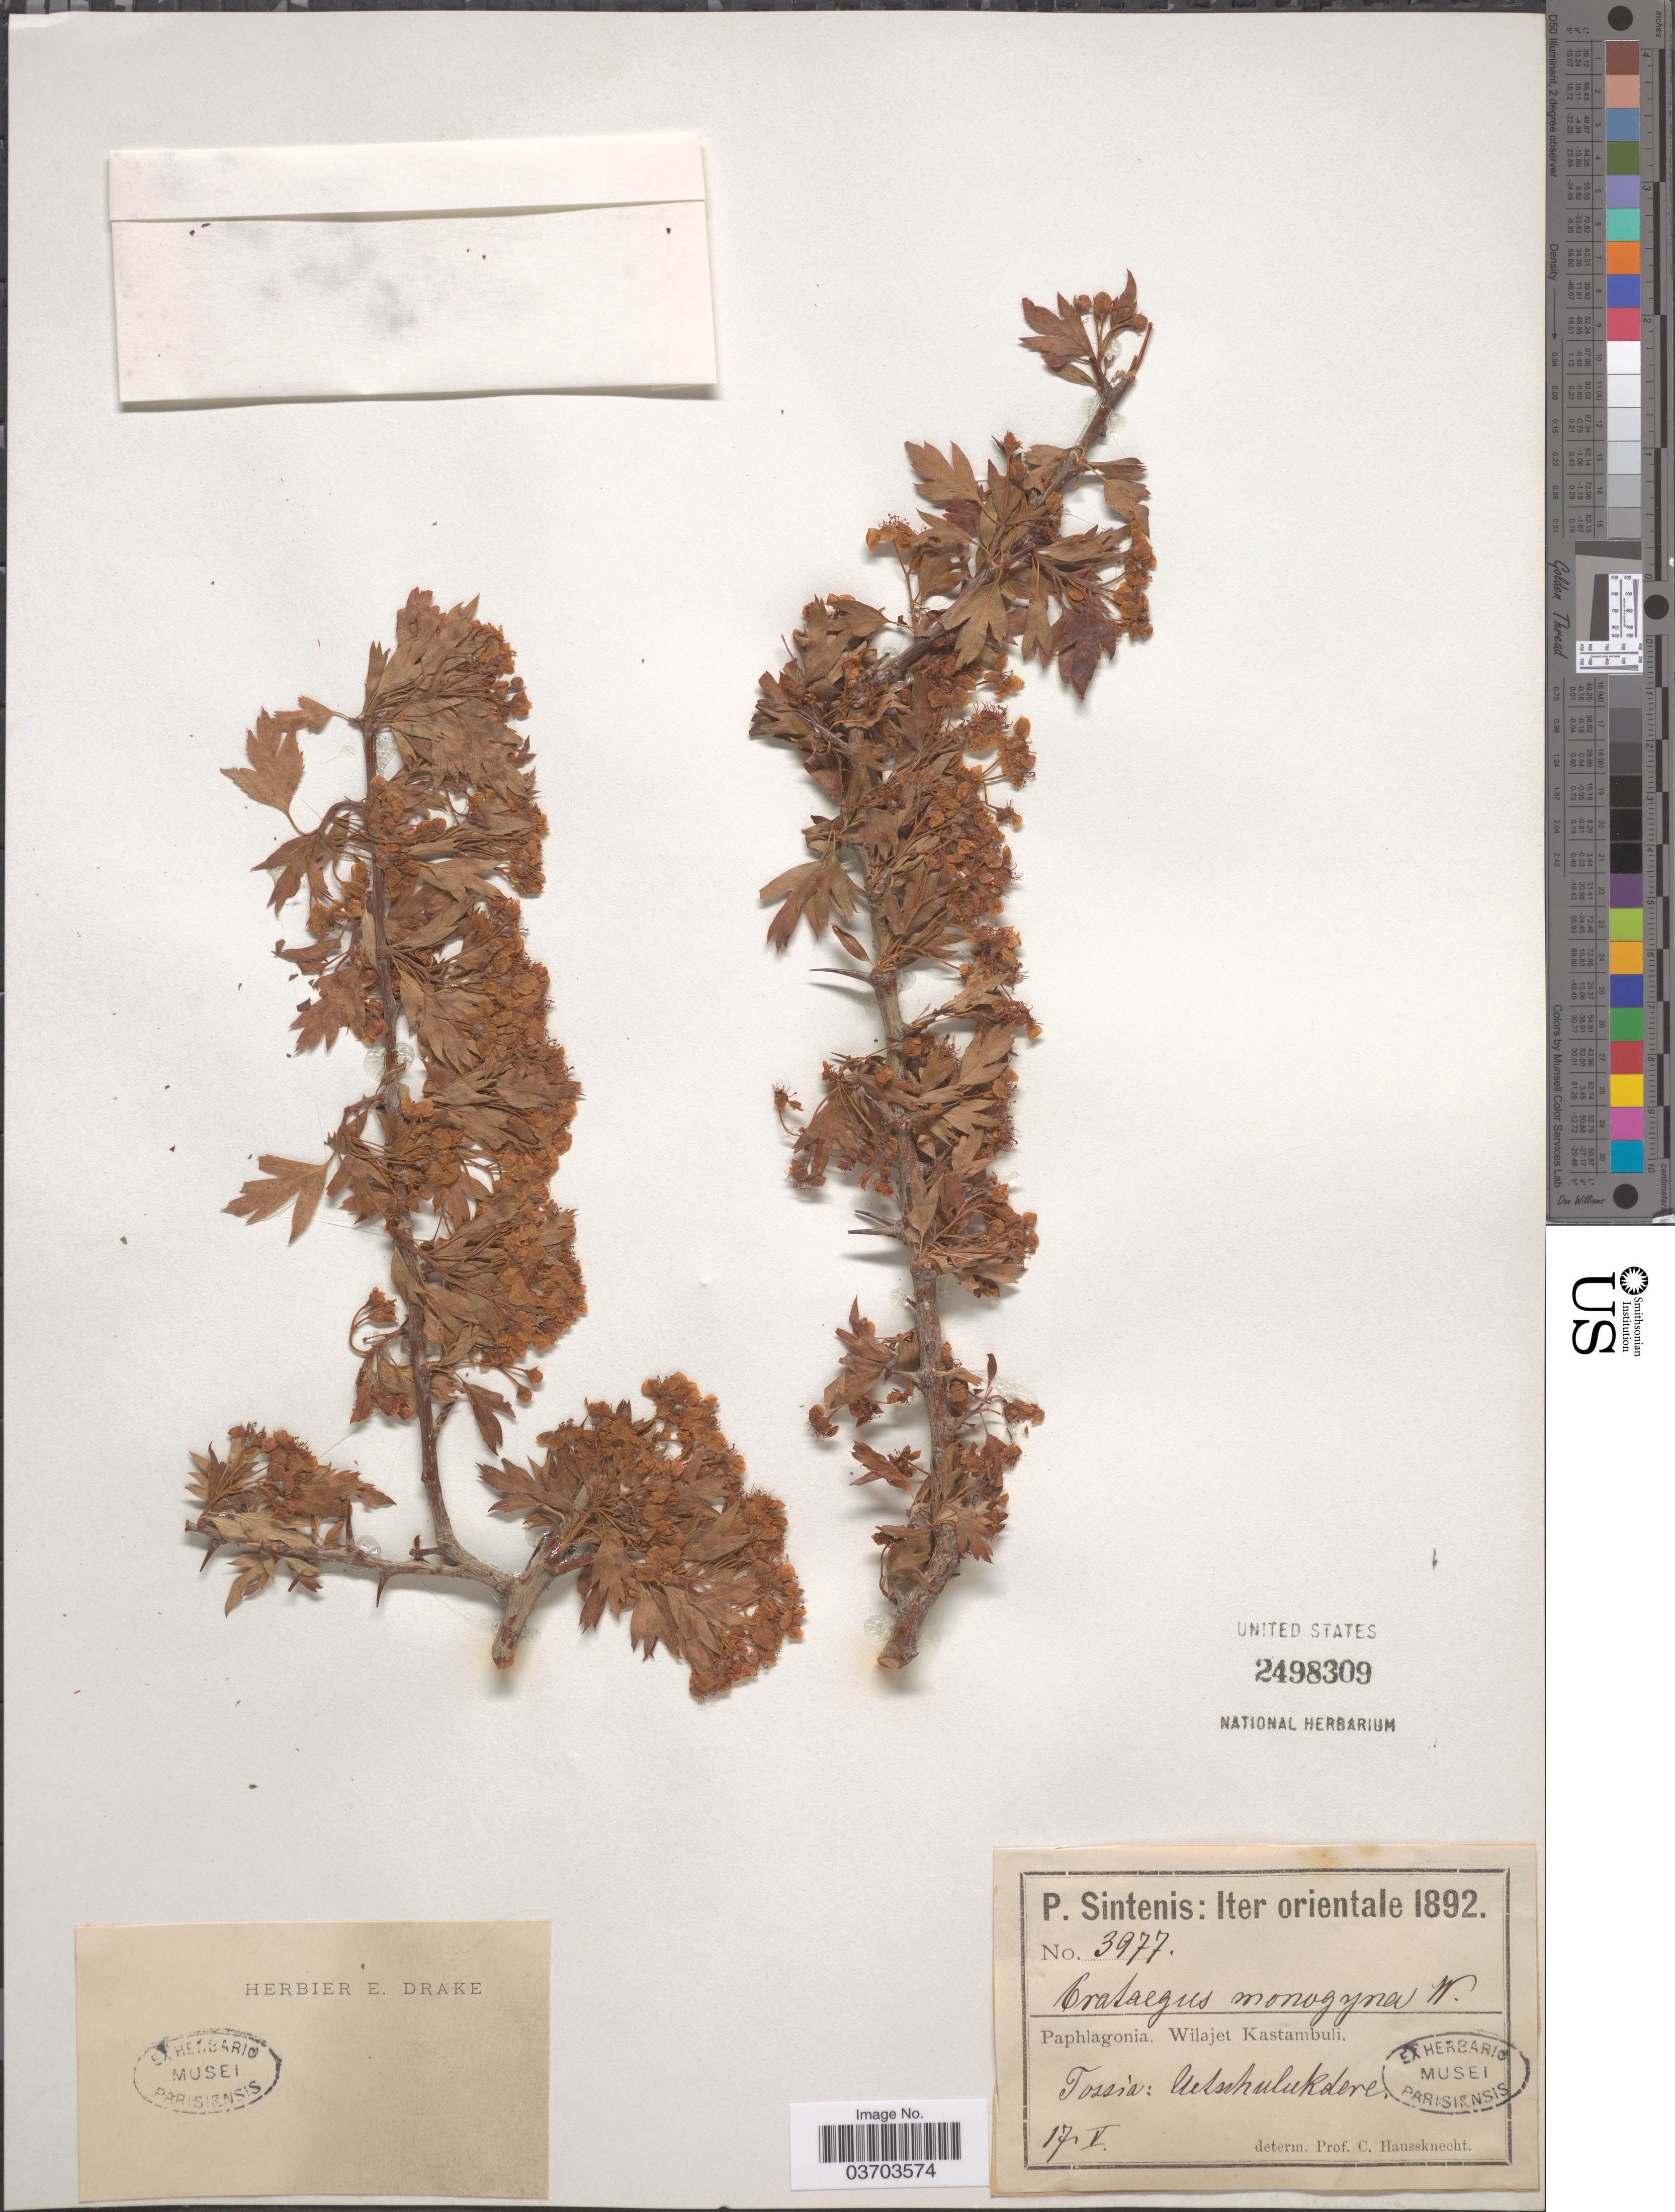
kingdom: Plantae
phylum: Tracheophyta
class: Magnoliopsida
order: Rosales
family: Rosaceae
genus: Crataegus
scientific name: Crataegus monogyna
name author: Lindin.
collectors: P. Sintenis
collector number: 3977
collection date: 1892-05-17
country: Turkey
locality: Iter orientale. Paphlagonia. Wilajet Kastambuli. Tossia: Uetschulukdere. [interpreted]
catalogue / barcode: US 2498309